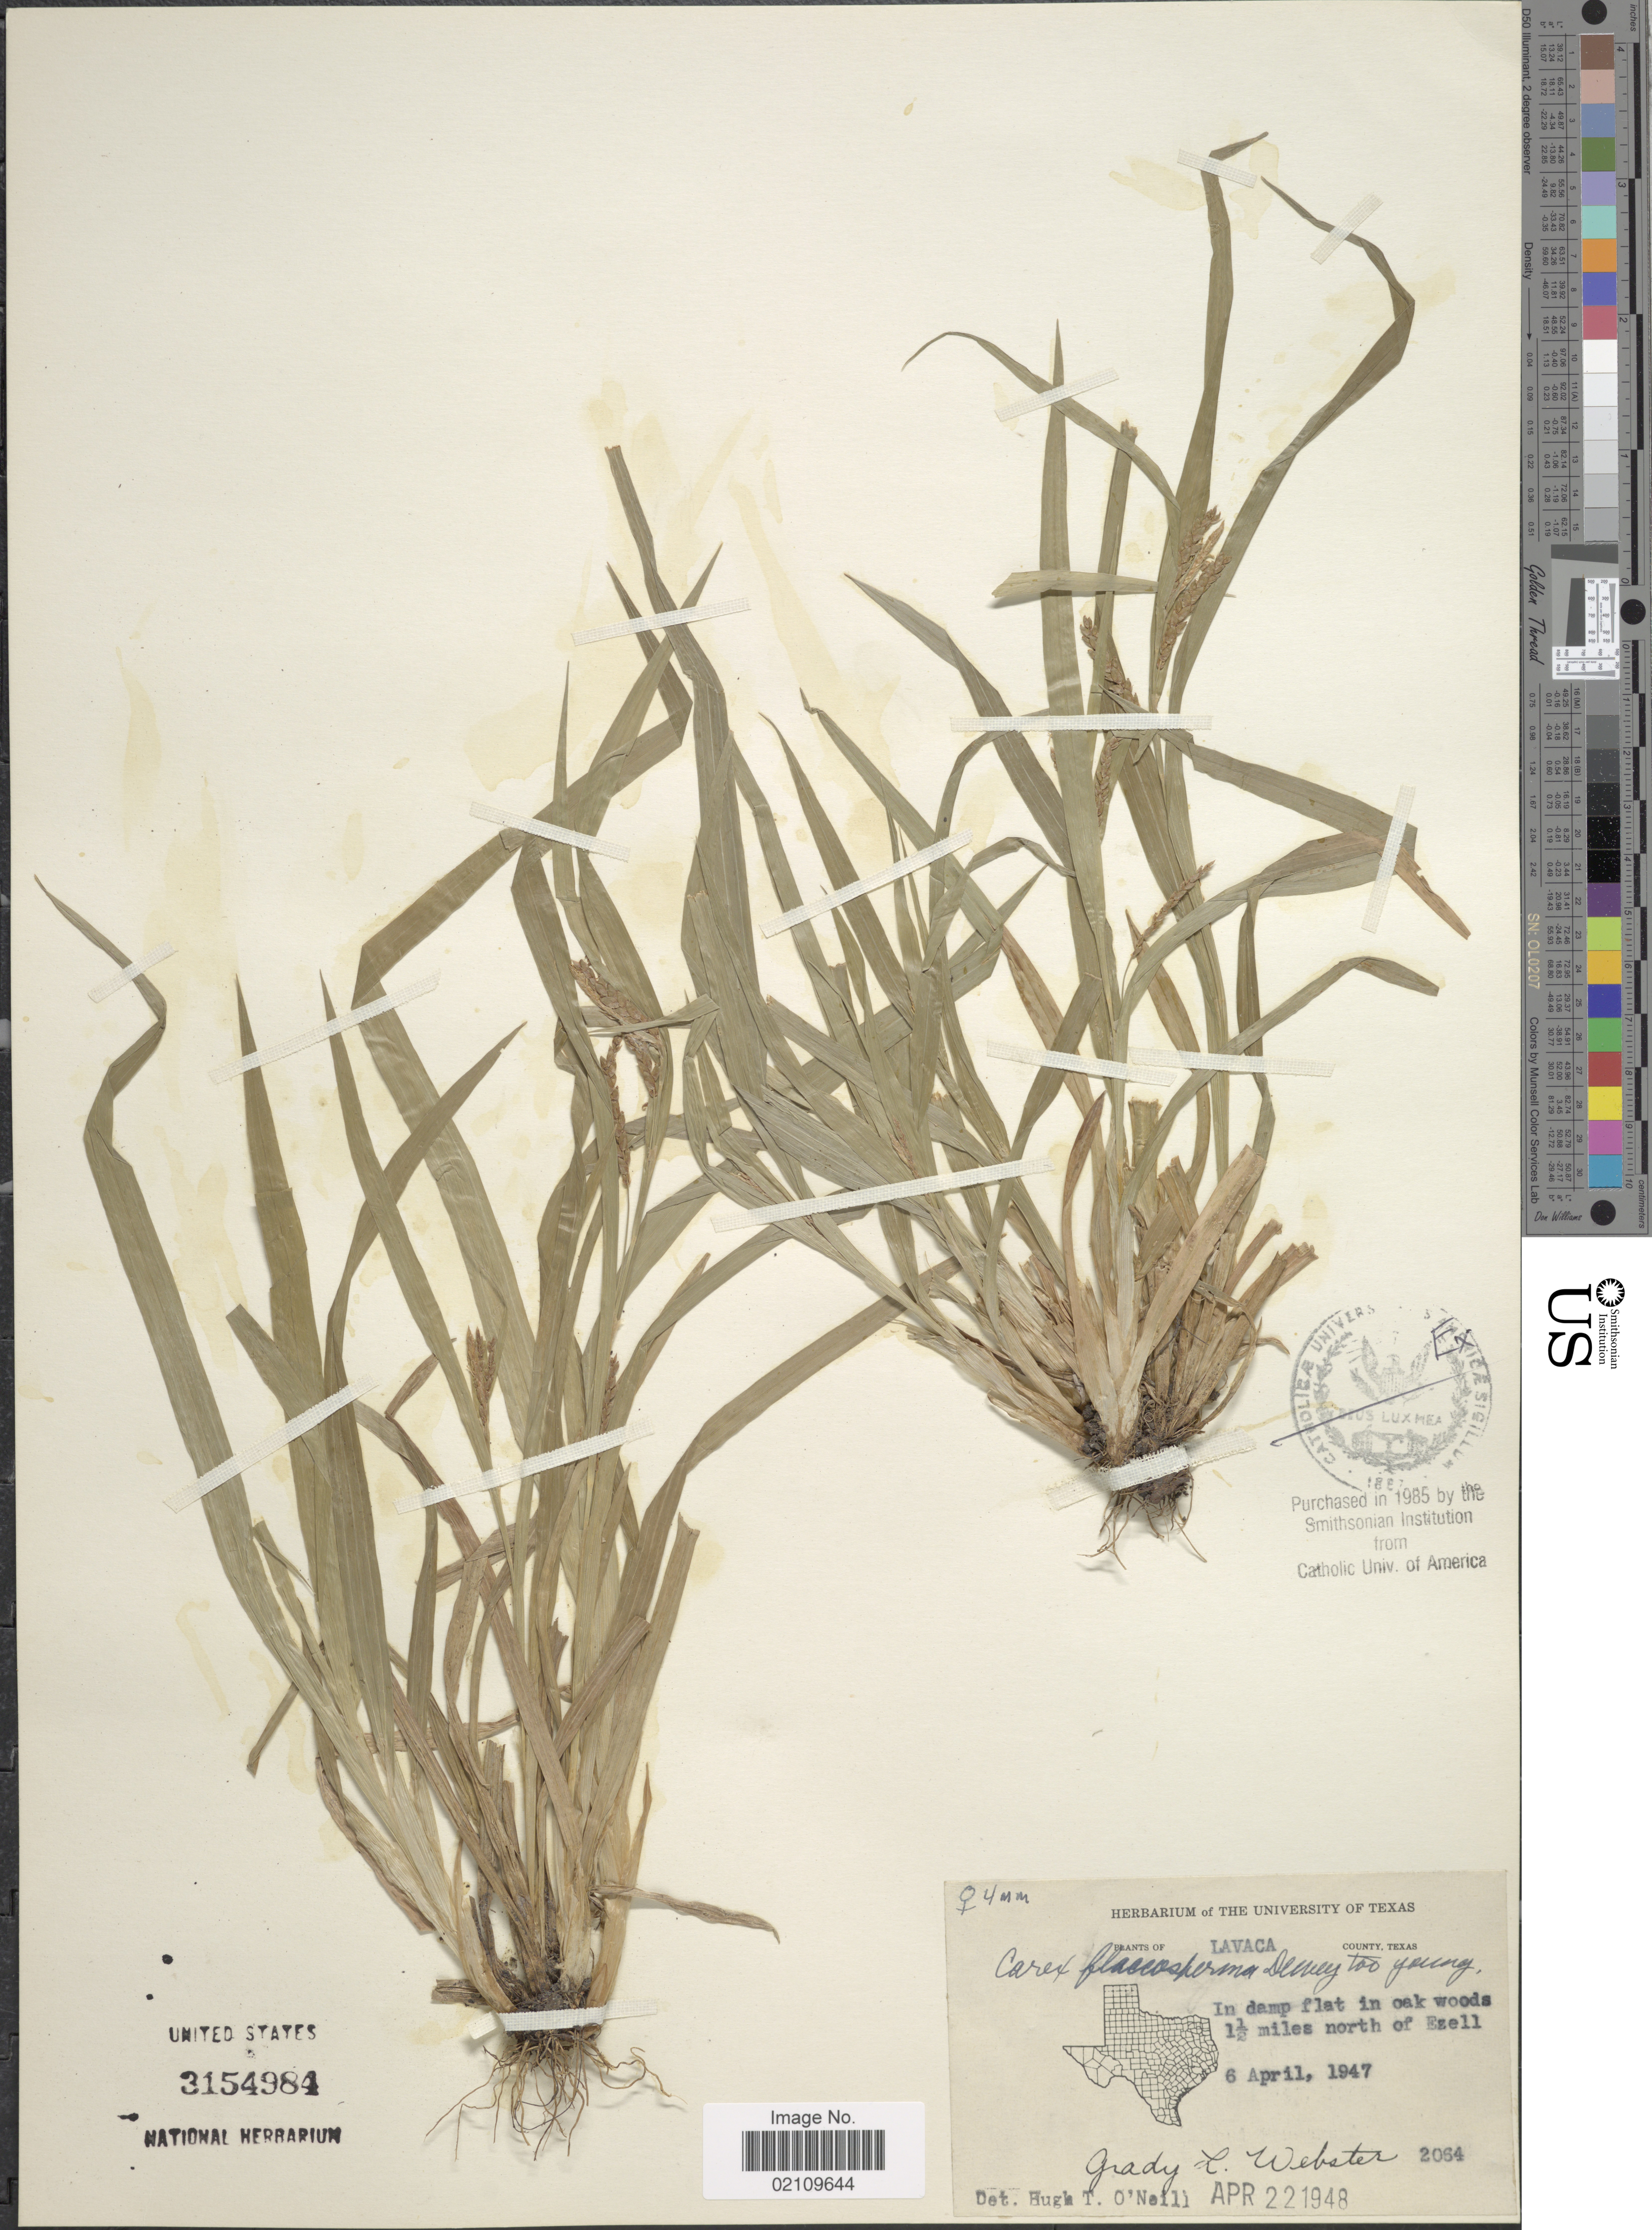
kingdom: Plantae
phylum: Tracheophyta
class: Liliopsida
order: Poales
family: Cyperaceae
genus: Carex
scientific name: Carex flaccosperma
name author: Dewey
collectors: G. L. Webster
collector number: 2064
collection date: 1947-04-06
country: United States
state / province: Texas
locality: Lavaca County. 1½ miles north of Ezell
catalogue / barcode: US 3154984